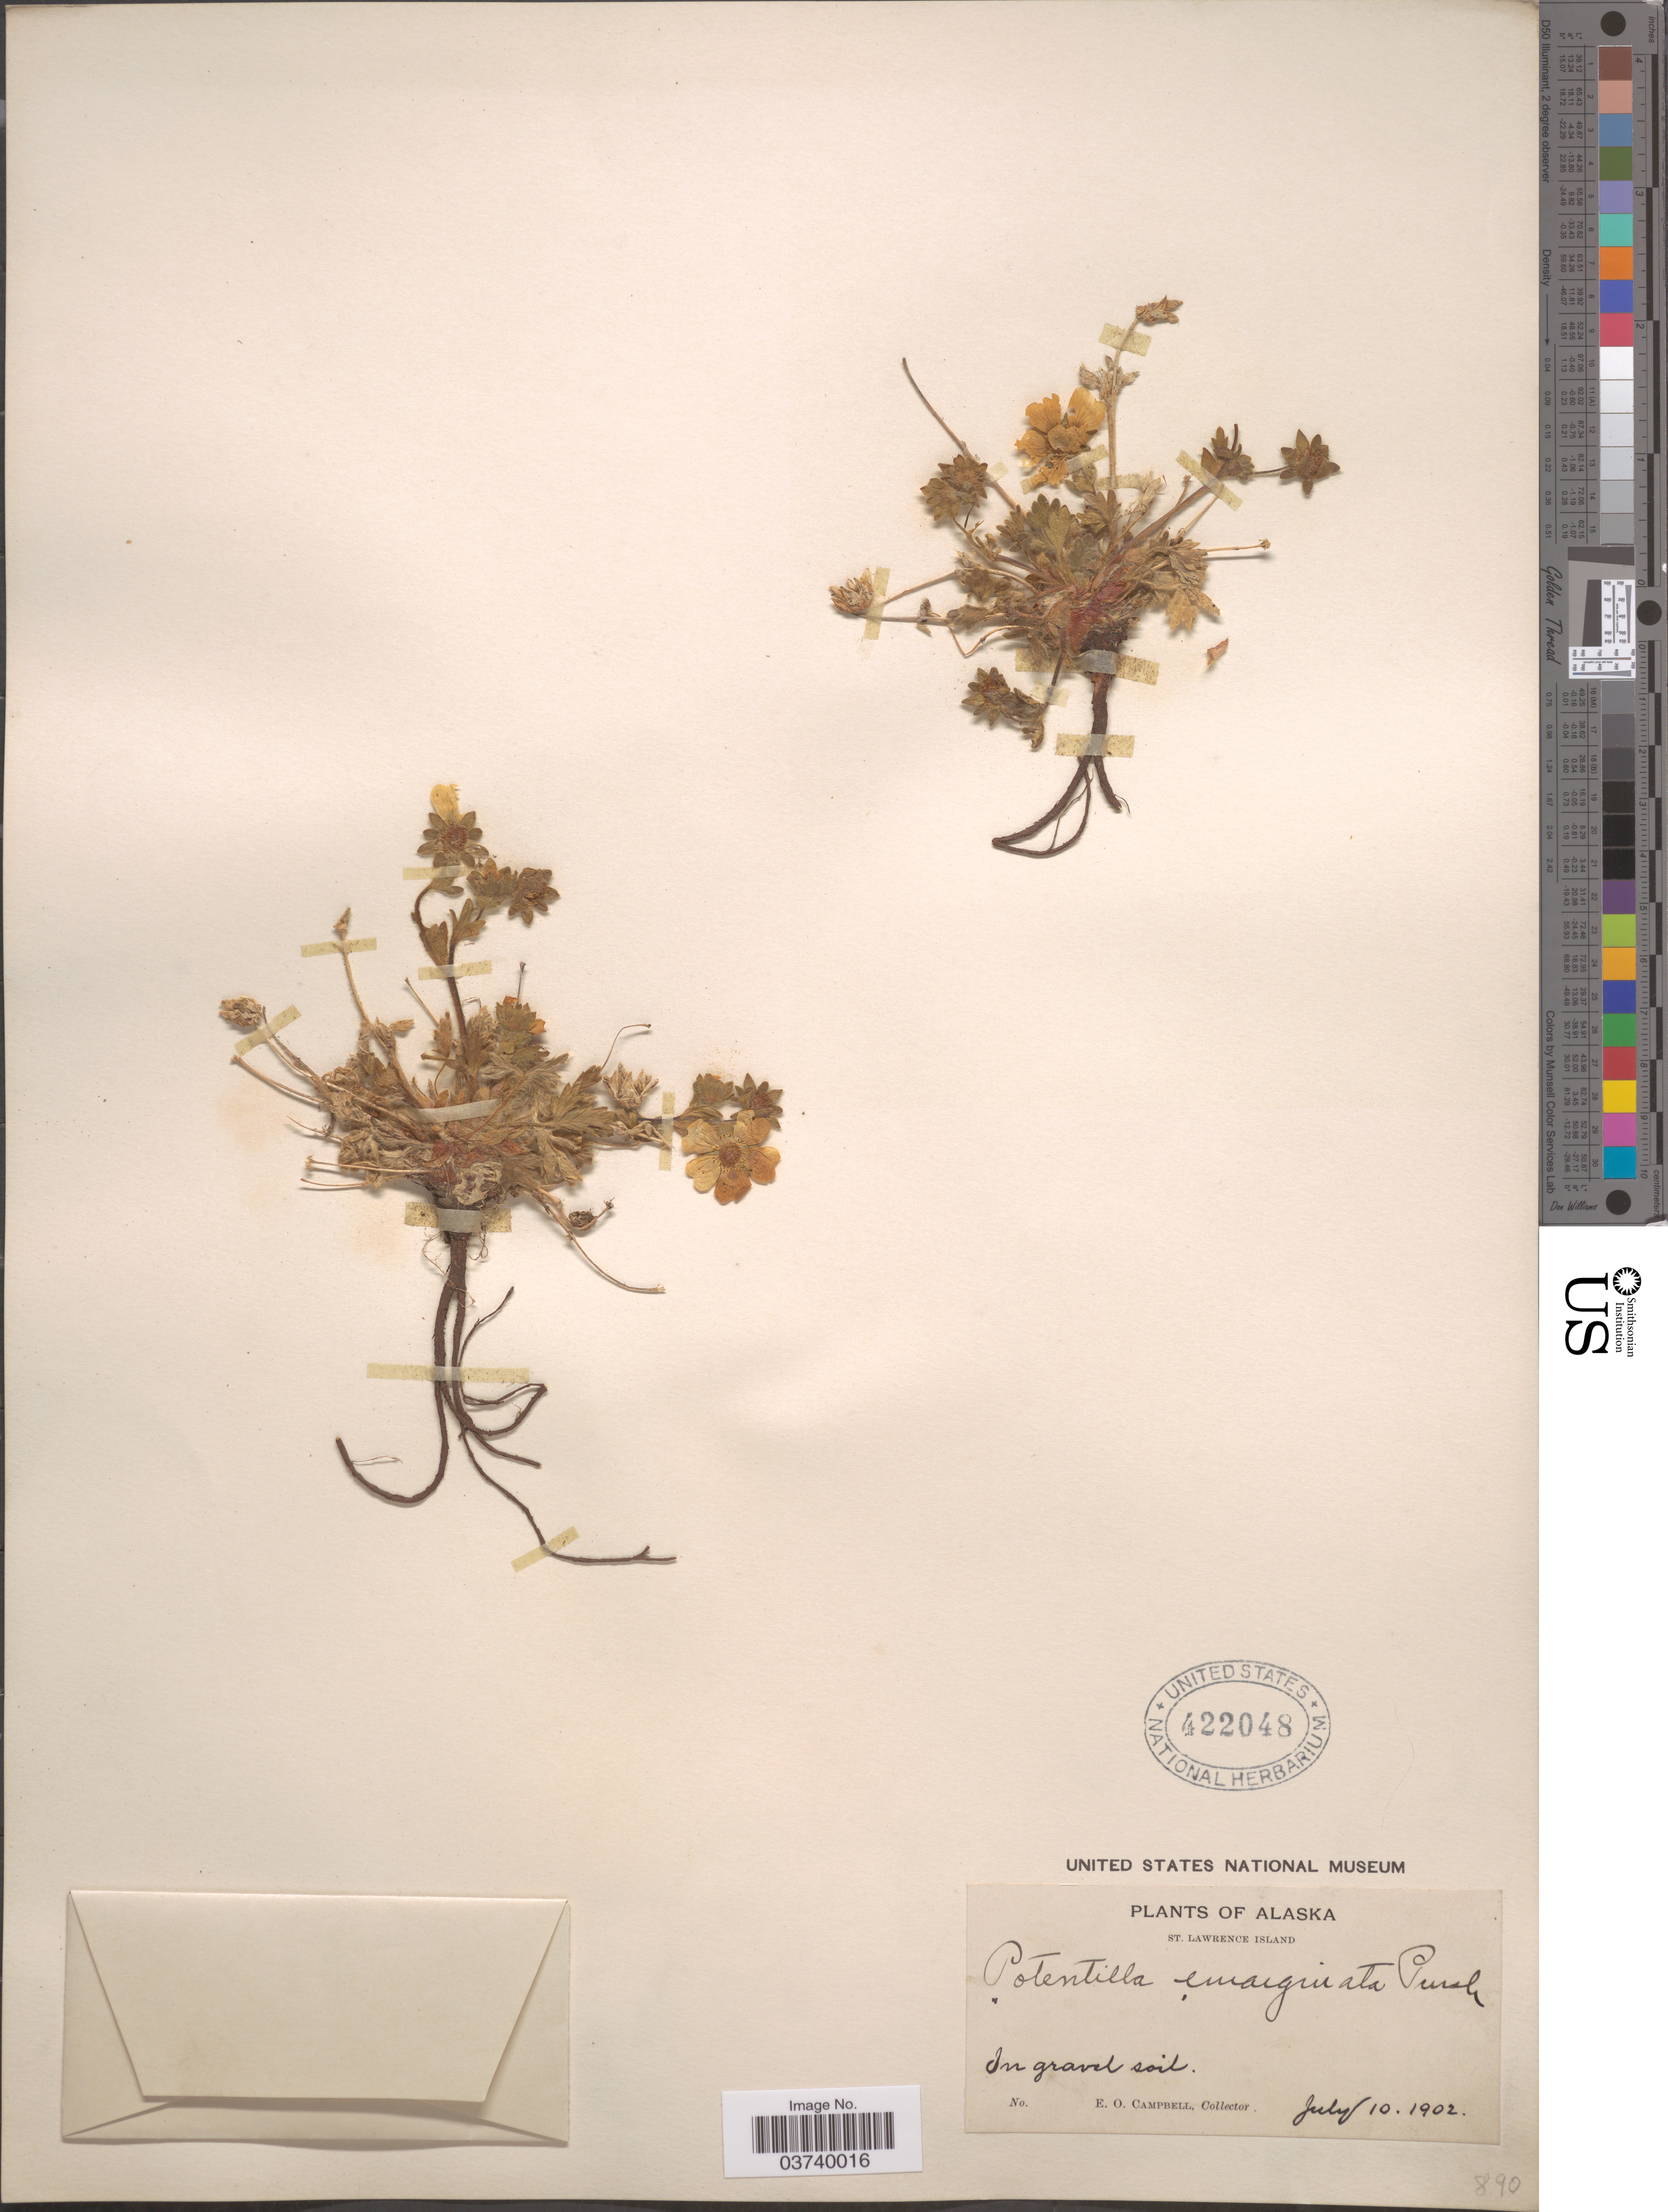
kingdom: Plantae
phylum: Tracheophyta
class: Magnoliopsida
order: Rosales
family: Rosaceae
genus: Potentilla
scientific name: Potentilla hyparctica subsp. hyparctica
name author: Malte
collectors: E. Campbell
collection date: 1902-07-10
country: United States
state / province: Alaska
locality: St. Lawrence Island.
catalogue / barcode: US 422048